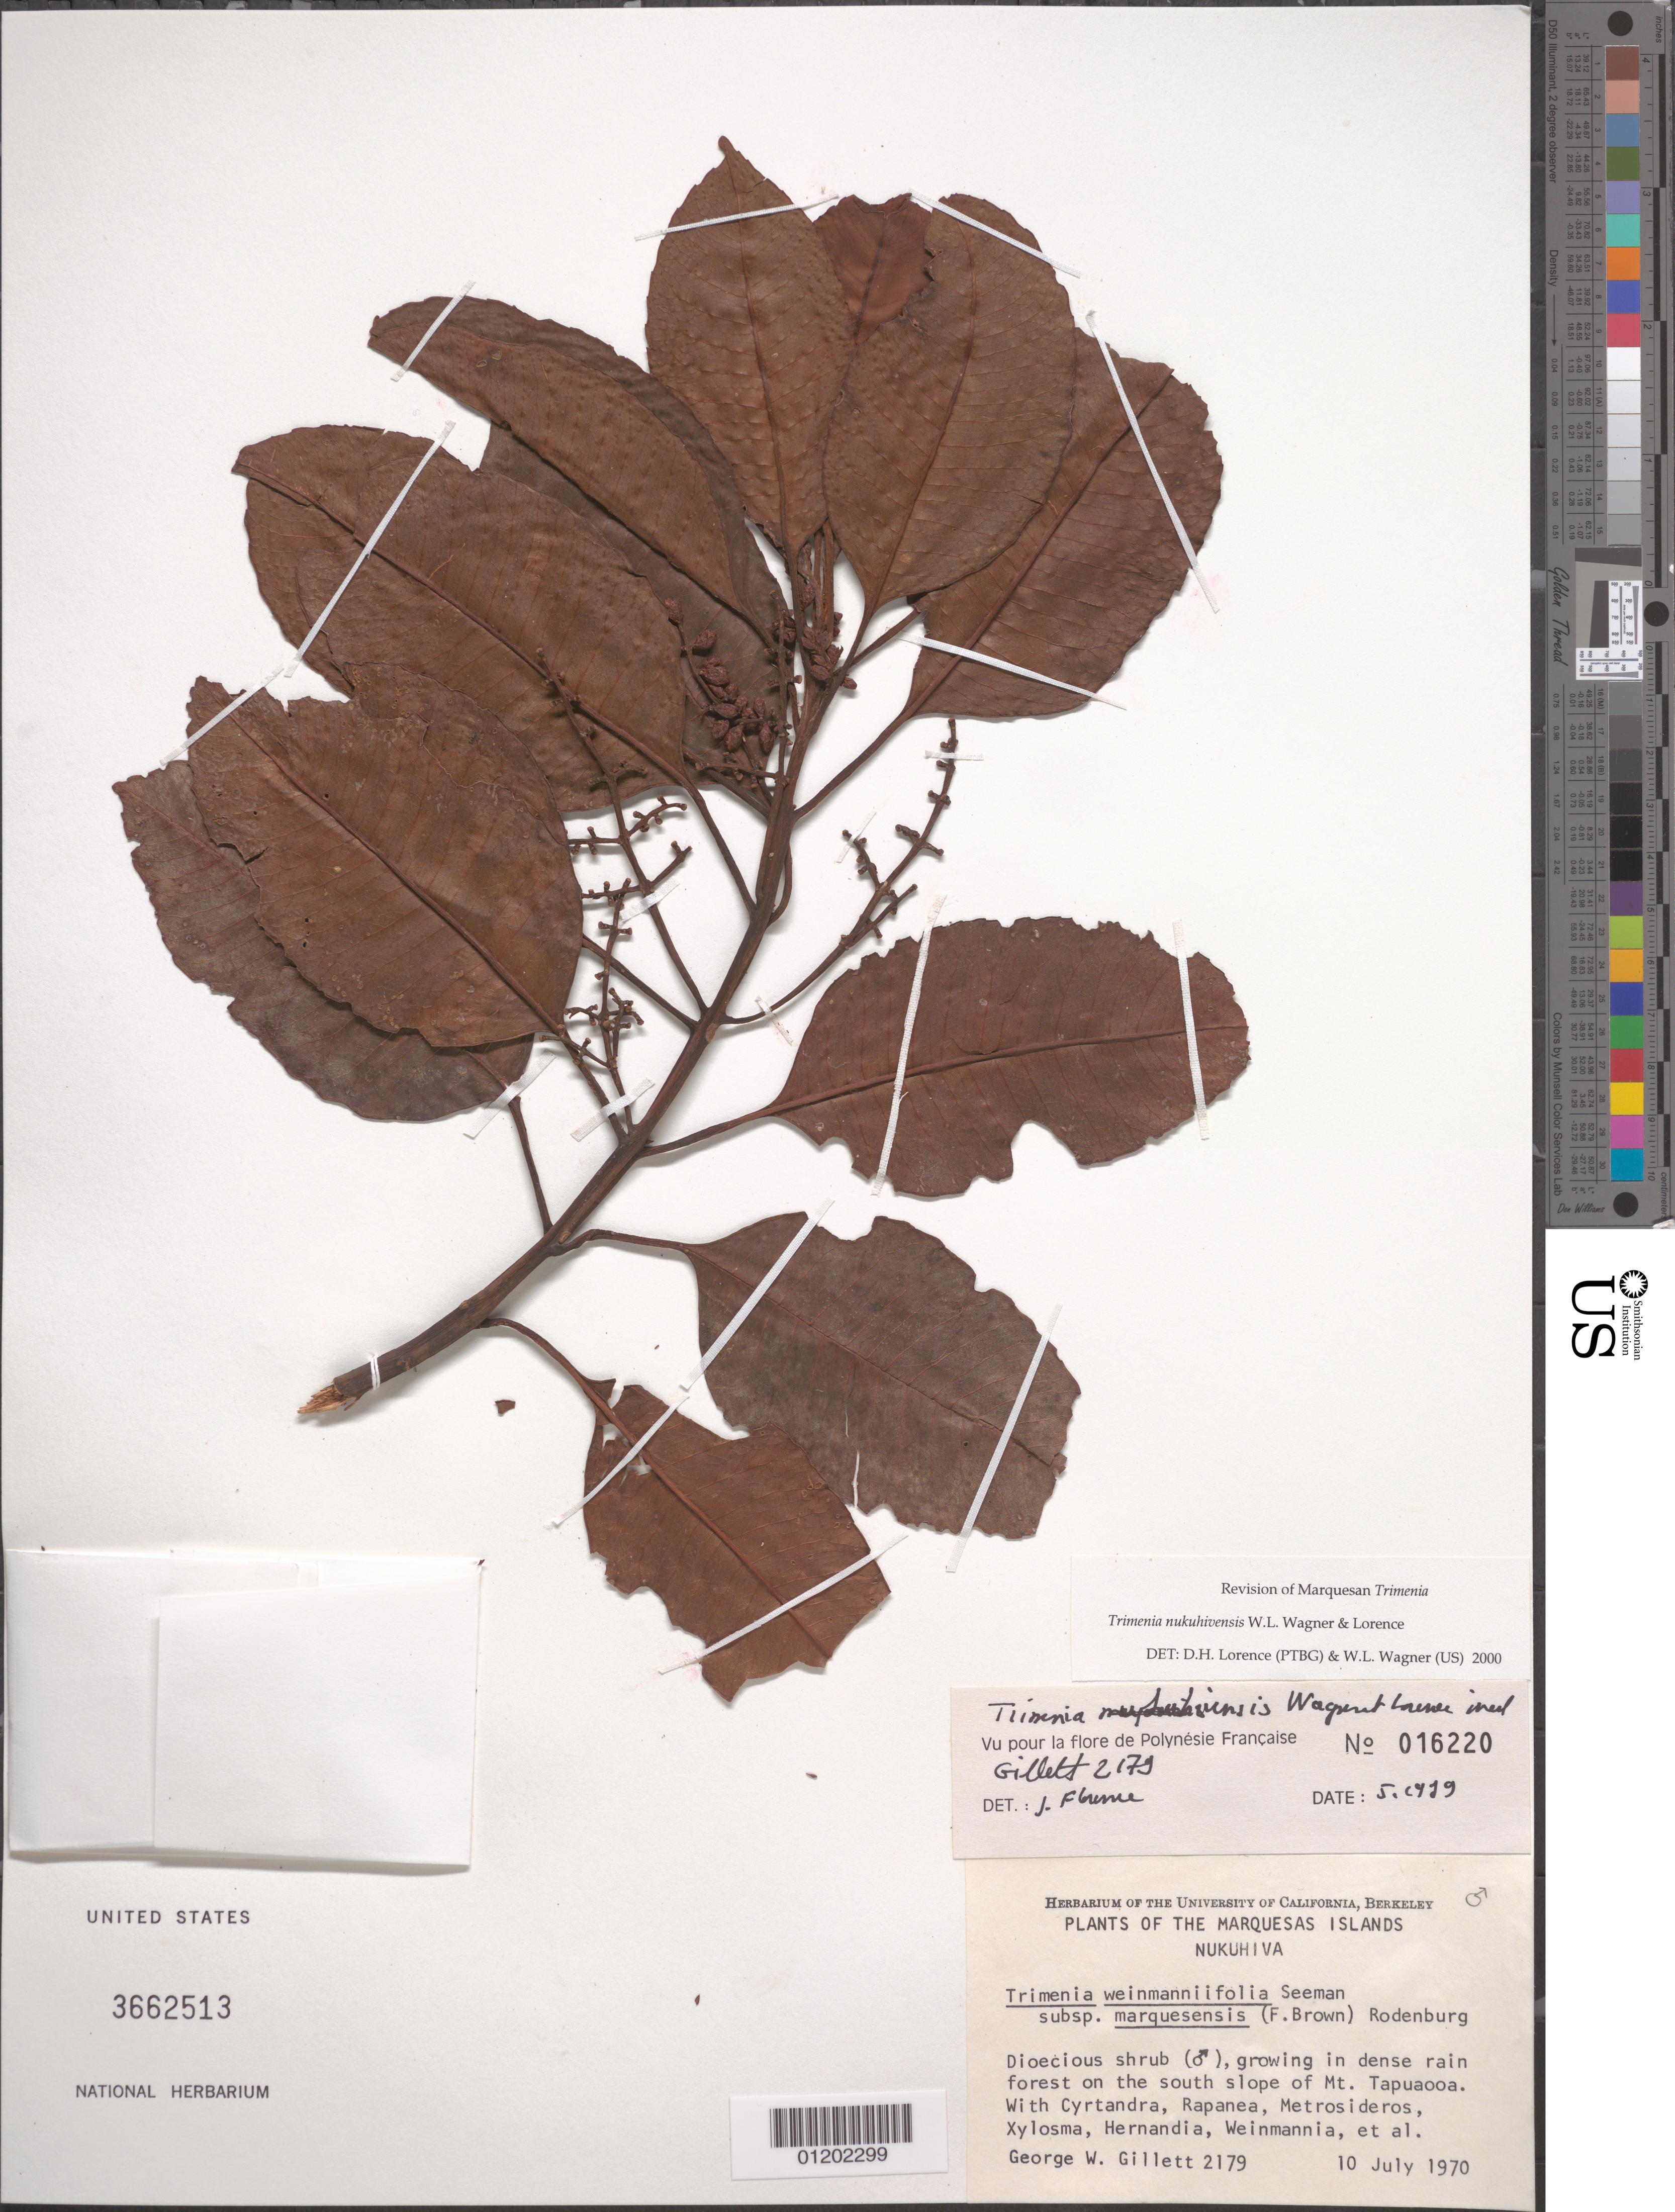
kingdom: Plantae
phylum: Tracheophyta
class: Magnoliopsida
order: Austrobaileyales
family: Trimeniaceae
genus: Trimenia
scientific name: Trimenia nukuhivensis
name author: W.L. Wagner & Lorence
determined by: Wagner, W. L.; Lorence, David H.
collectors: G. Gillett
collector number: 2179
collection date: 1970-07-10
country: French Polynesia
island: Nuku Hiva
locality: S slope of Mt. Tapuaooa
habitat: In dense rain forest with Cyrtandra, Rapanea, Metrosoderos, Xylosma, Hernandia, Weinmannia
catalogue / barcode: US 3662513